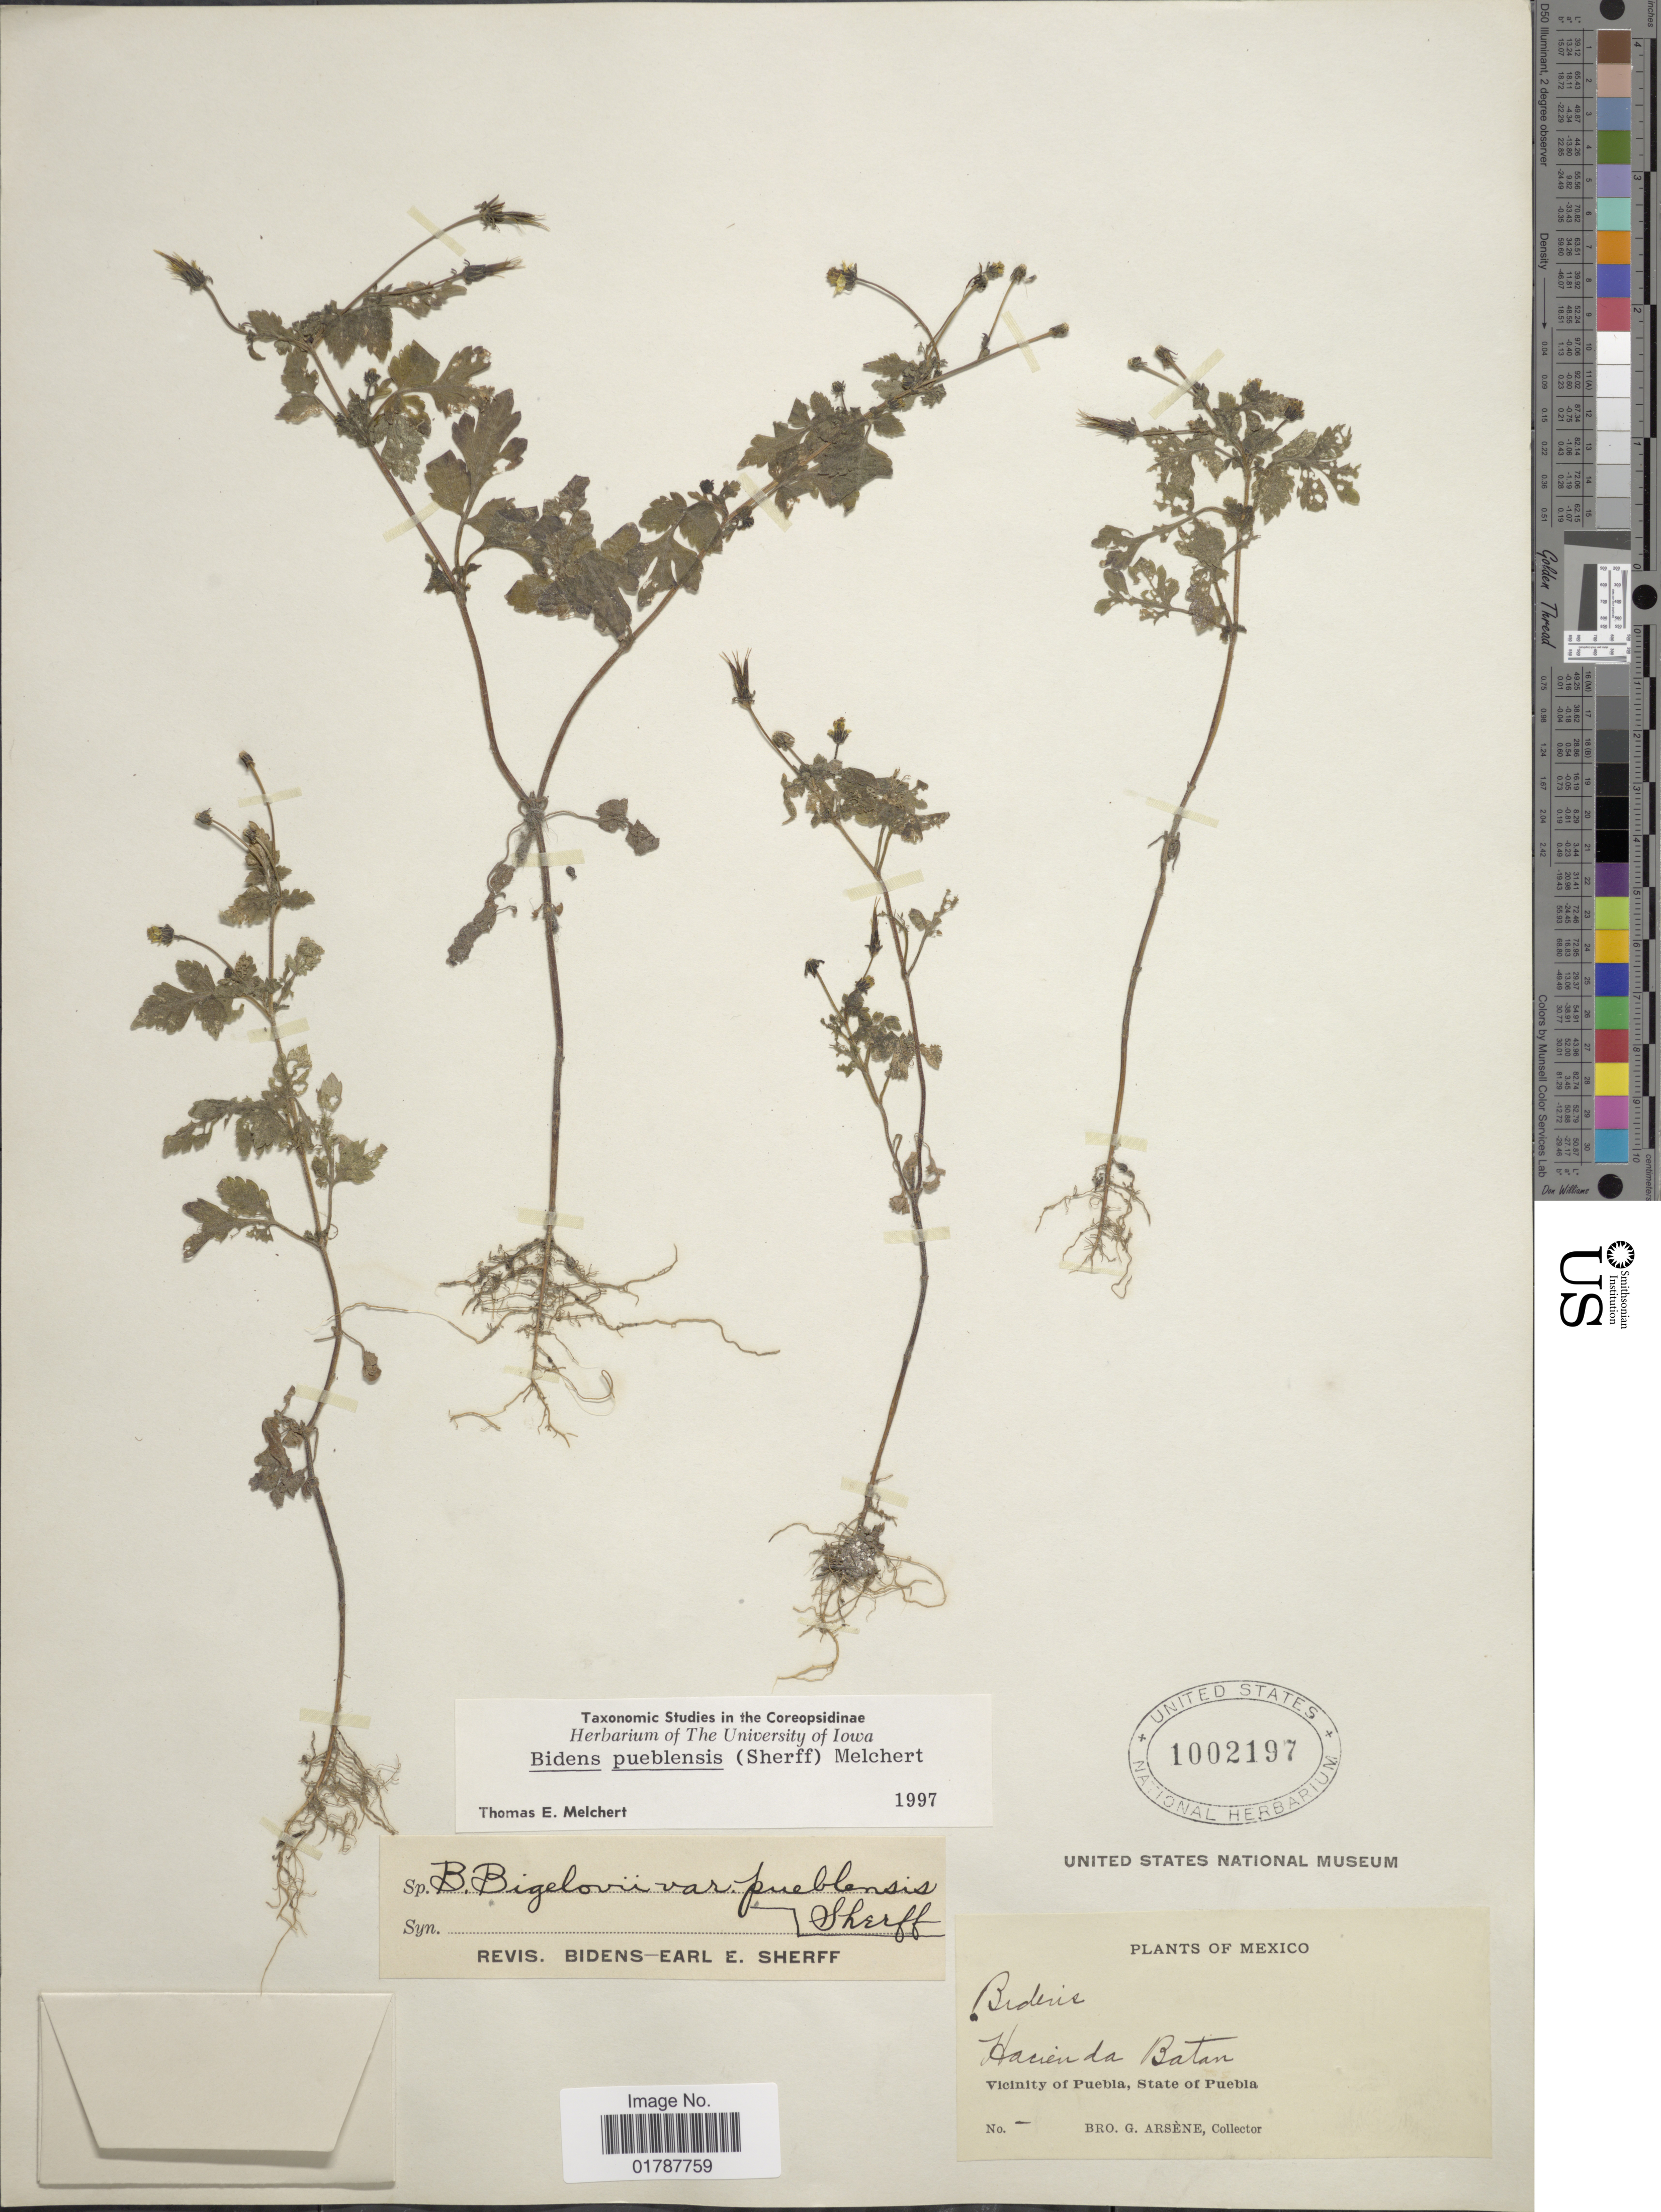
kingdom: Plantae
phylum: Tracheophyta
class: Magnoliopsida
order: Asterales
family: Asteraceae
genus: Bidens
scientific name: Bidens pueblensis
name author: (Sherff) Melchert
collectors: Bro. G. Arsène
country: Mexico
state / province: Puebla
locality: Hacienda Batan, Vicinity of Puebla, State of Puebla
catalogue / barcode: US 1002197